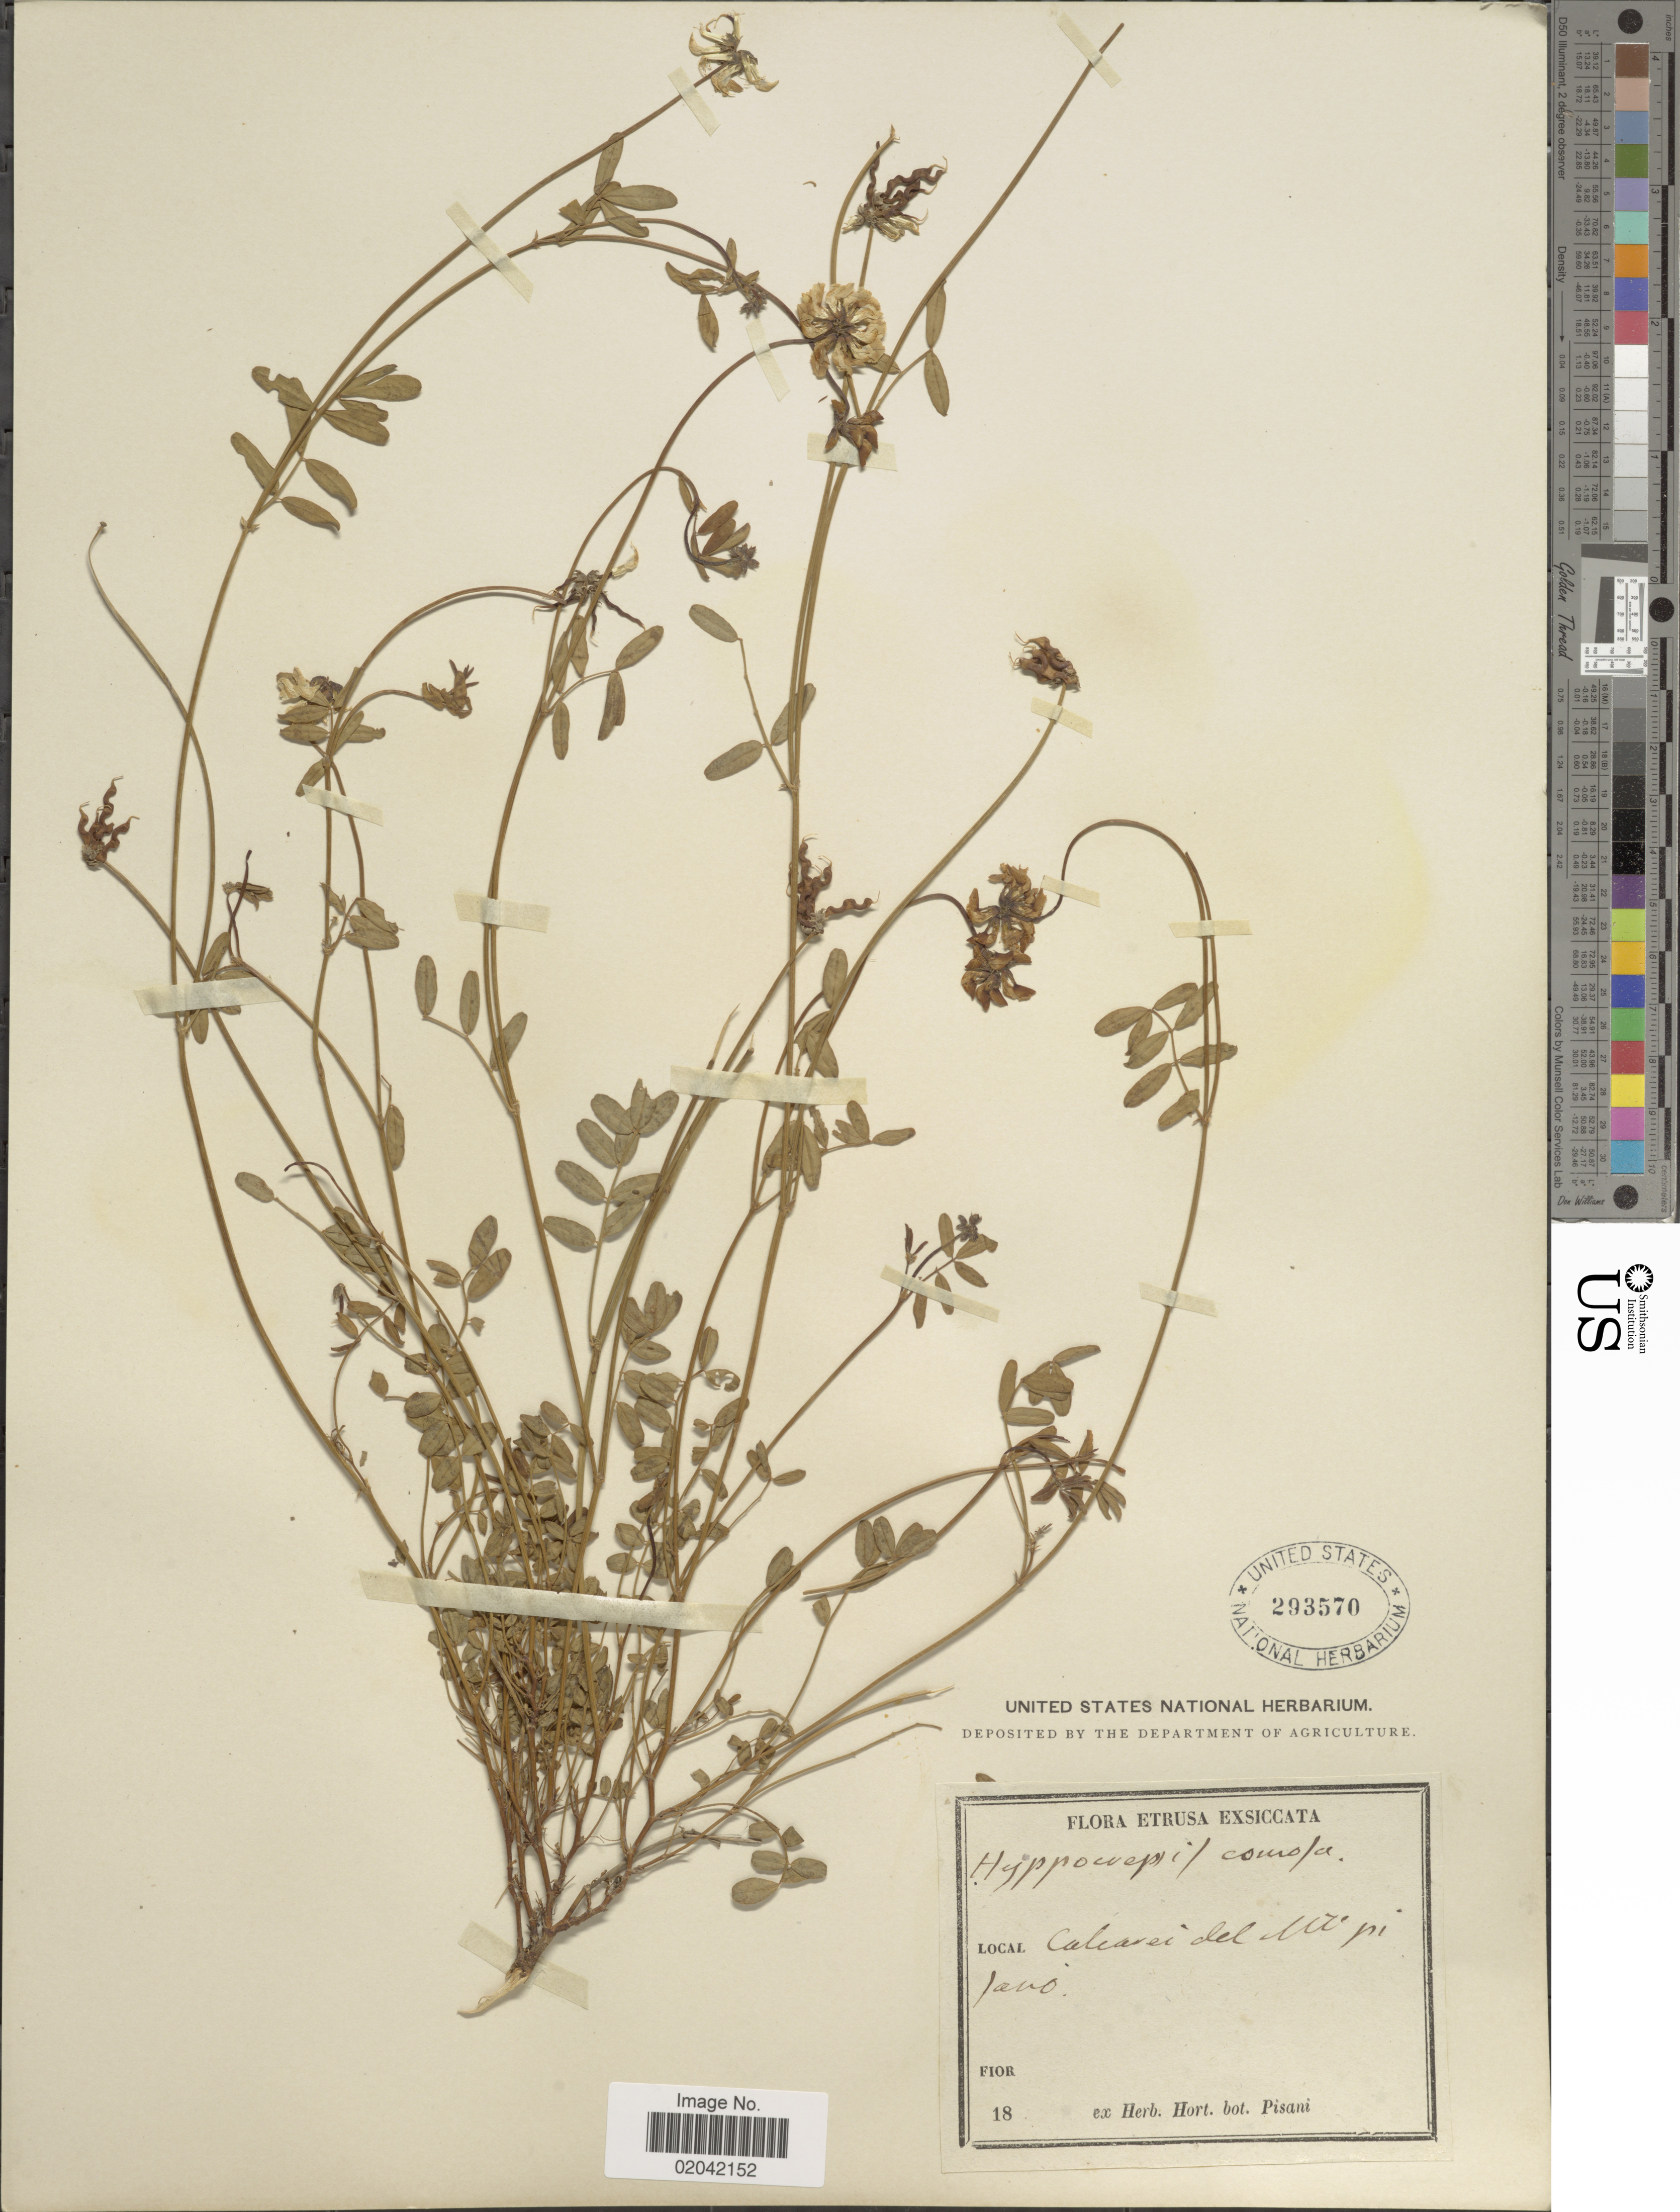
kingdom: Plantae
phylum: Tracheophyta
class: Magnoliopsida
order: Fabales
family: Fabaceae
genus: Hippocrepis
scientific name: Hippocrepis comosa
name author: L.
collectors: ex herb. Hort. Bot. Pisani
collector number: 18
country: Italy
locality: Etrusa. Calcarei del Mt. pi Jano. Fior [interpreted]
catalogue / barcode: US 293570